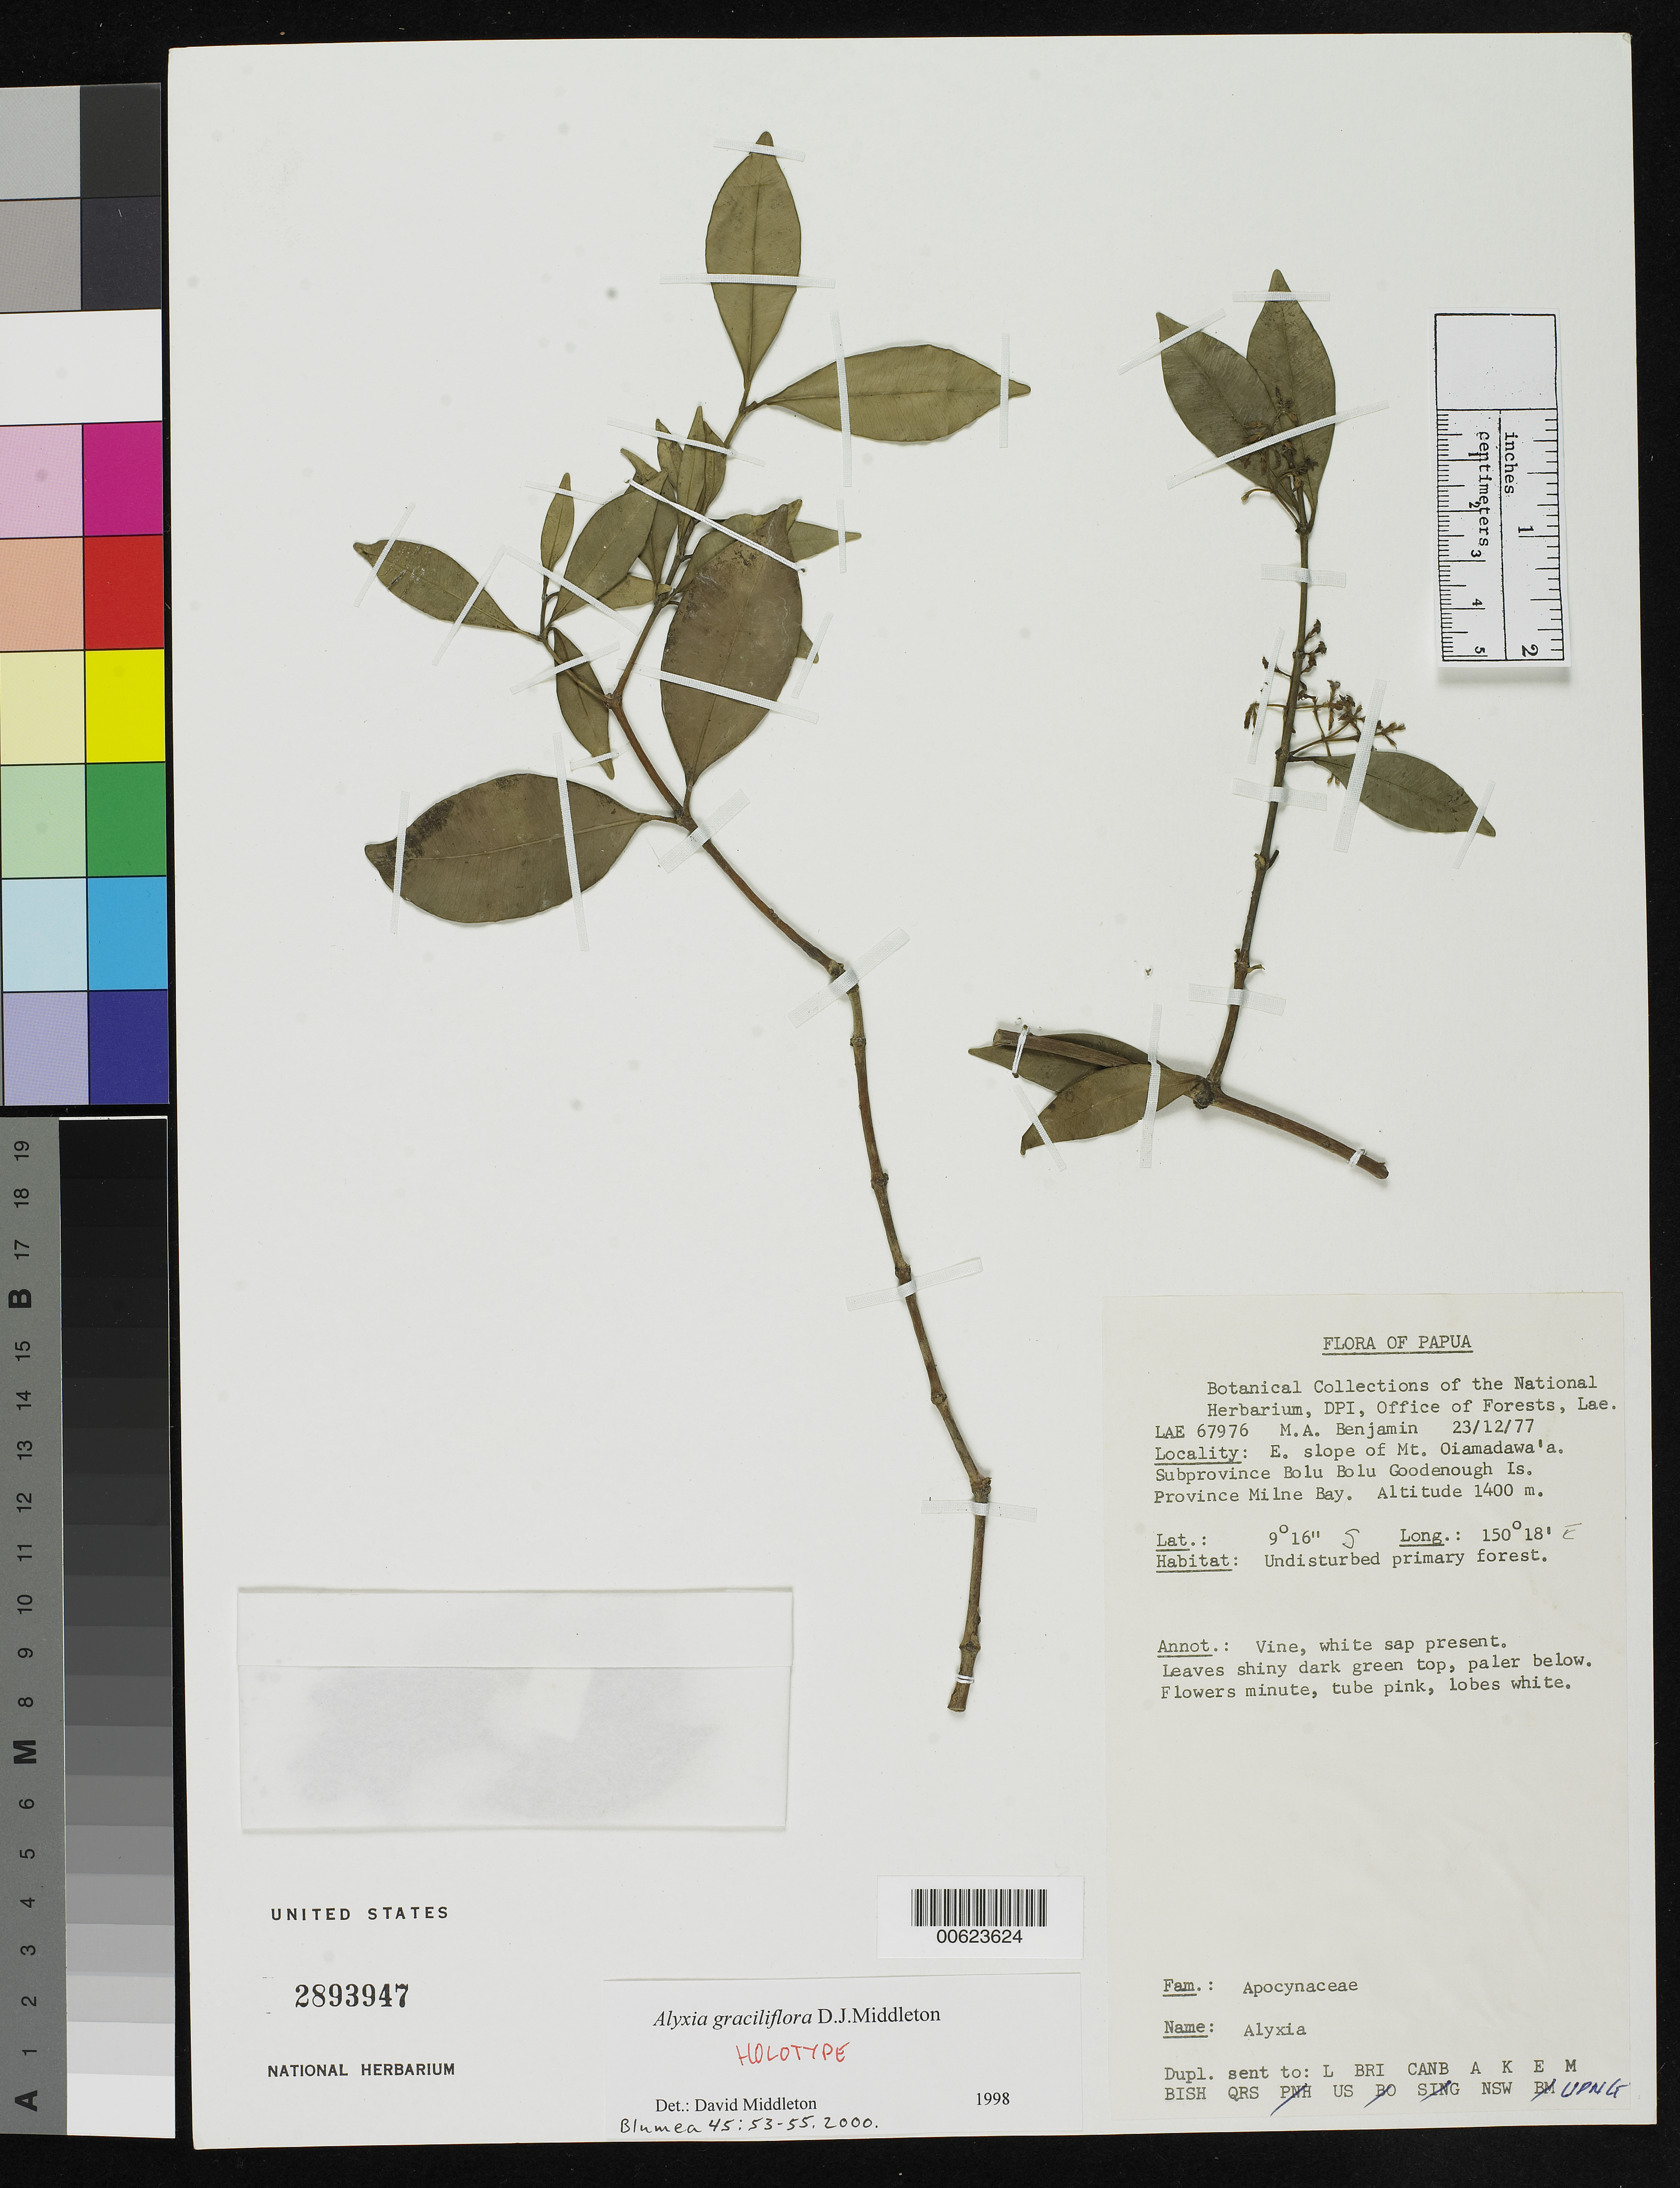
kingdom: Plantae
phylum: Tracheophyta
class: Magnoliopsida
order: Gentianales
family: Apocynaceae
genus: Alyxia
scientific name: Alyxia graciliflora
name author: D.J. Middleton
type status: Holotype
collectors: M. Benjamin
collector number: LAE 67976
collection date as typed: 23 Dec 1977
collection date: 1977-12-23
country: Papua New Guinea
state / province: Milne Bay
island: Goodenough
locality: Bolu Bolu Subprov., E slope of Mt. Oiamadawa'a.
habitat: Undisturbed primary forest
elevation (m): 1400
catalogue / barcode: US 2893947